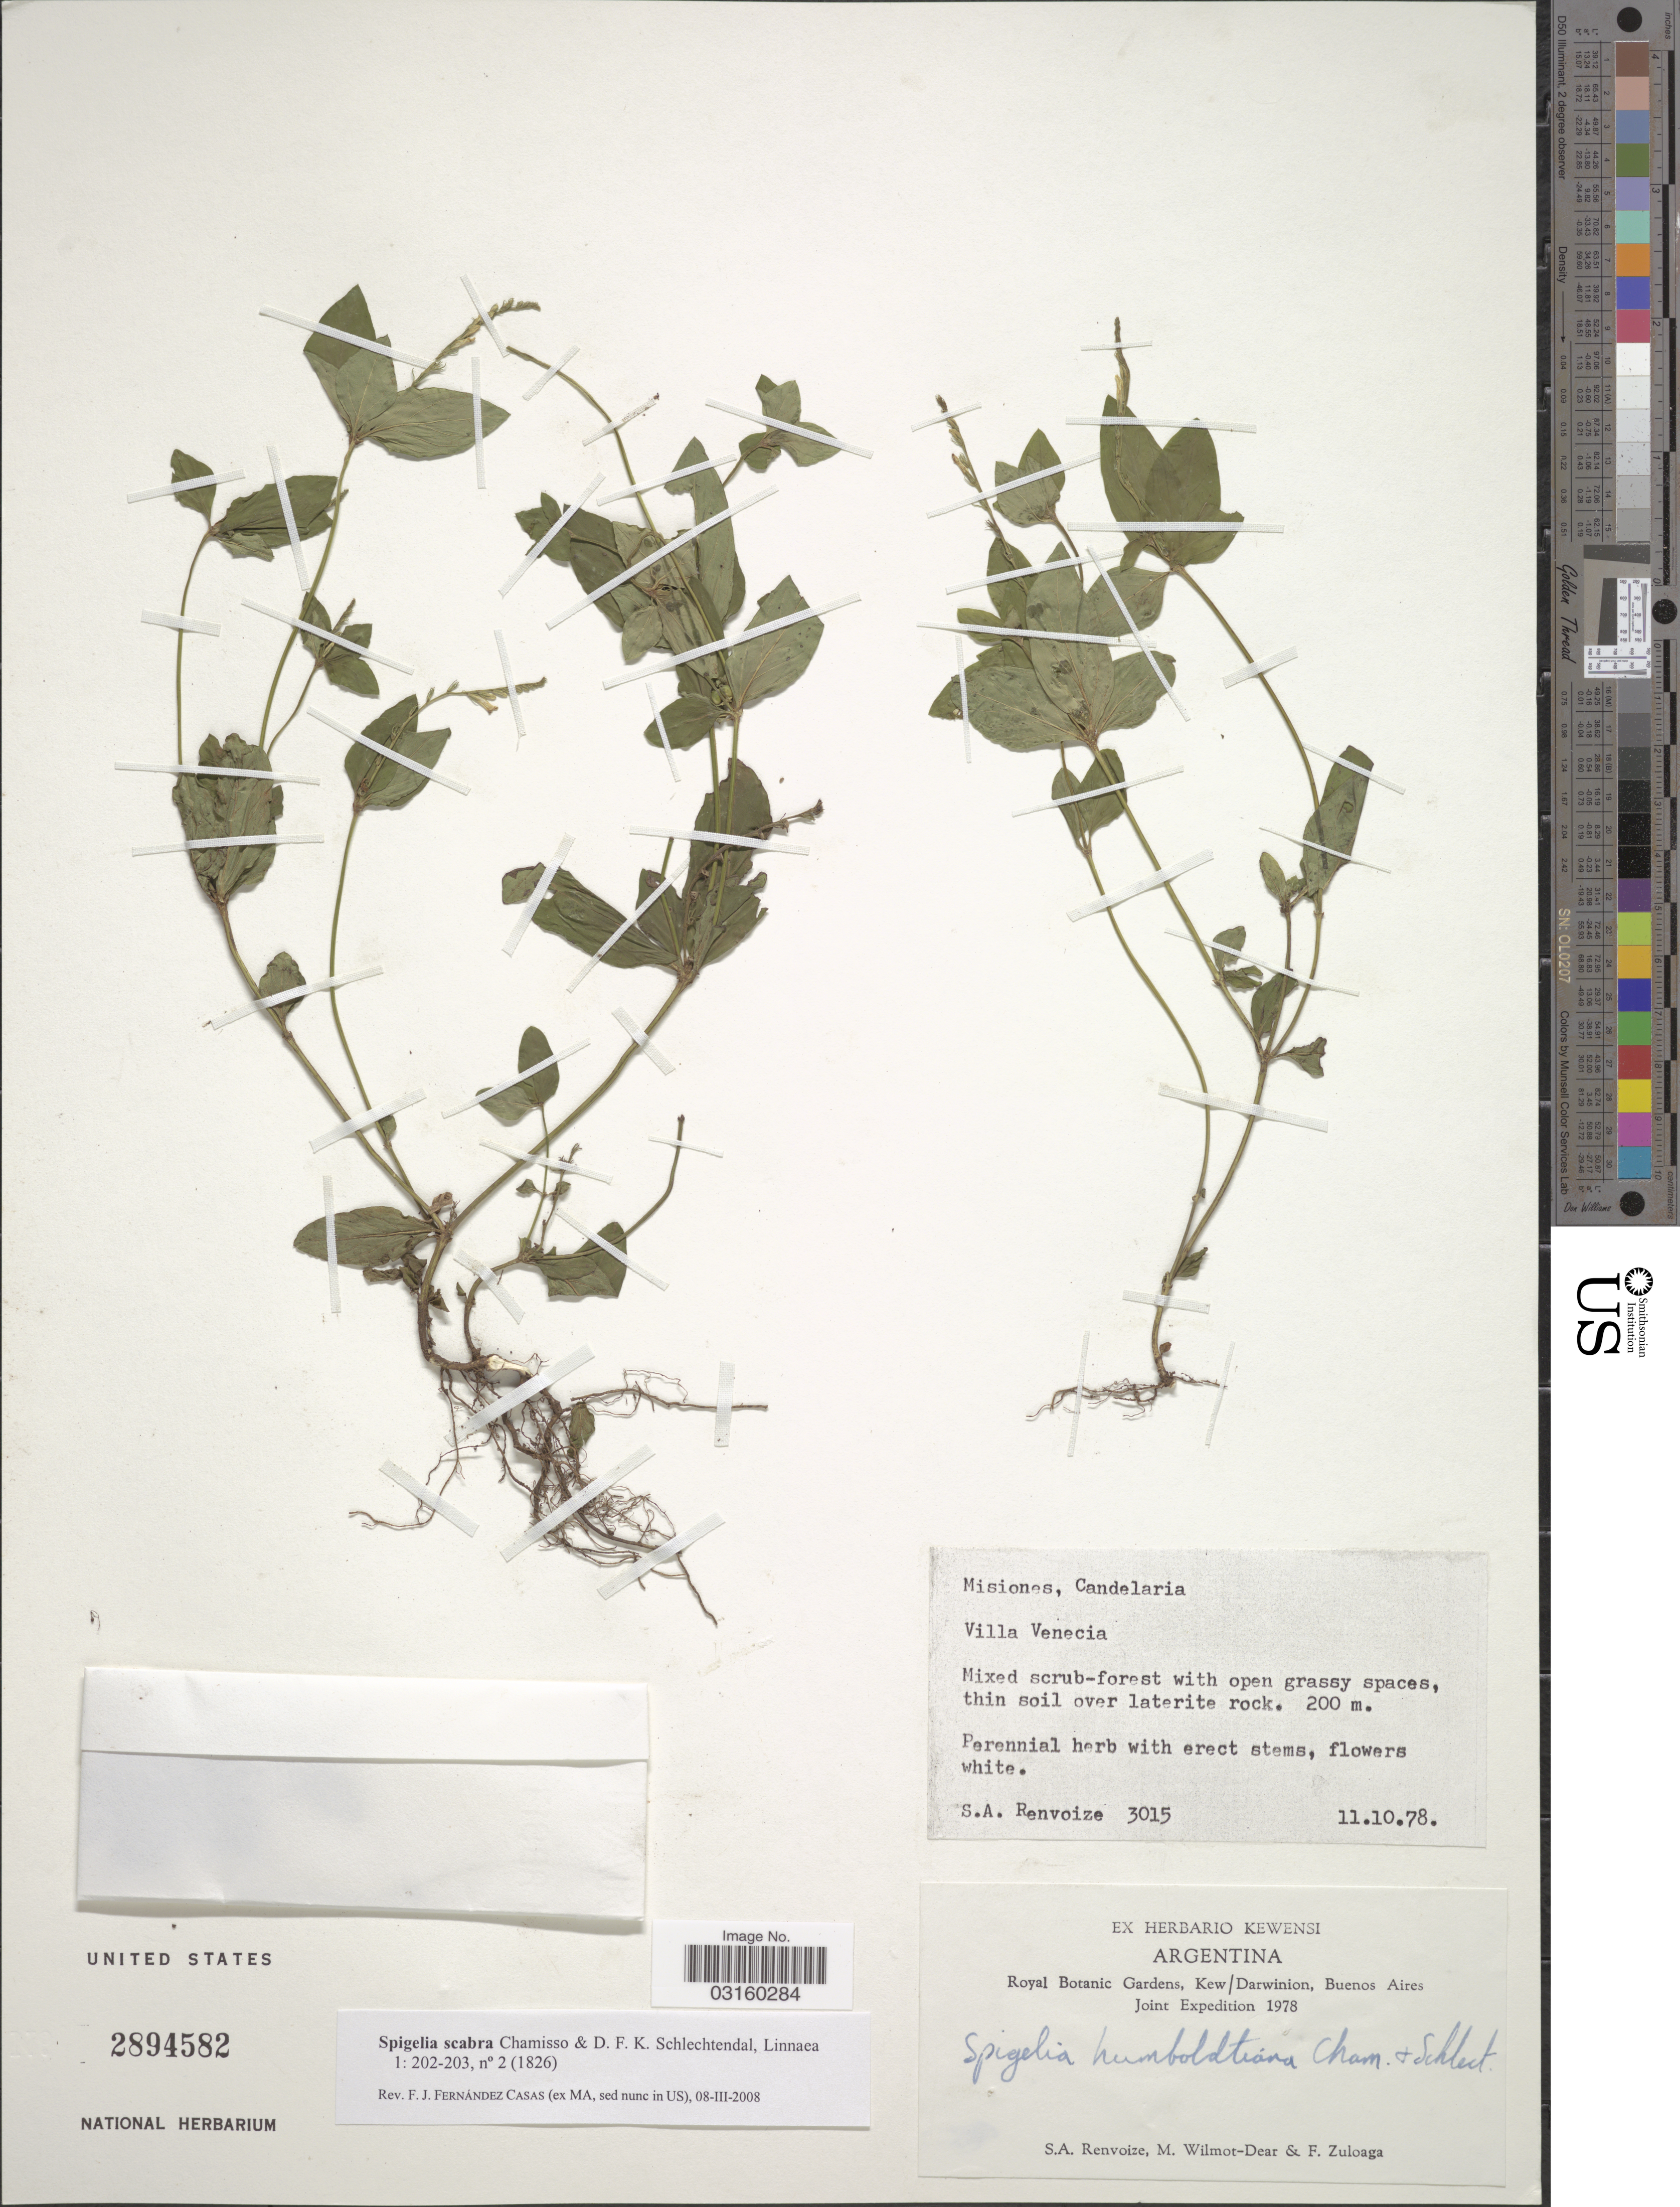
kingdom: Plantae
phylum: Tracheophyta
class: Magnoliopsida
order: Gentianales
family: Loganiaceae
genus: Spigelia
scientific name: Spigelia scabra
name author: Cham. & Schltdl.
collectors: S. A. Renvoize, M. Wilmot-Dear & F. Zuloaga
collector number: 3015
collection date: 1978-10-11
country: Argentina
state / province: Misiones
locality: Misiones, Candelaria, Villa Venecia.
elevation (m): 200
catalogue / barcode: US 2894582